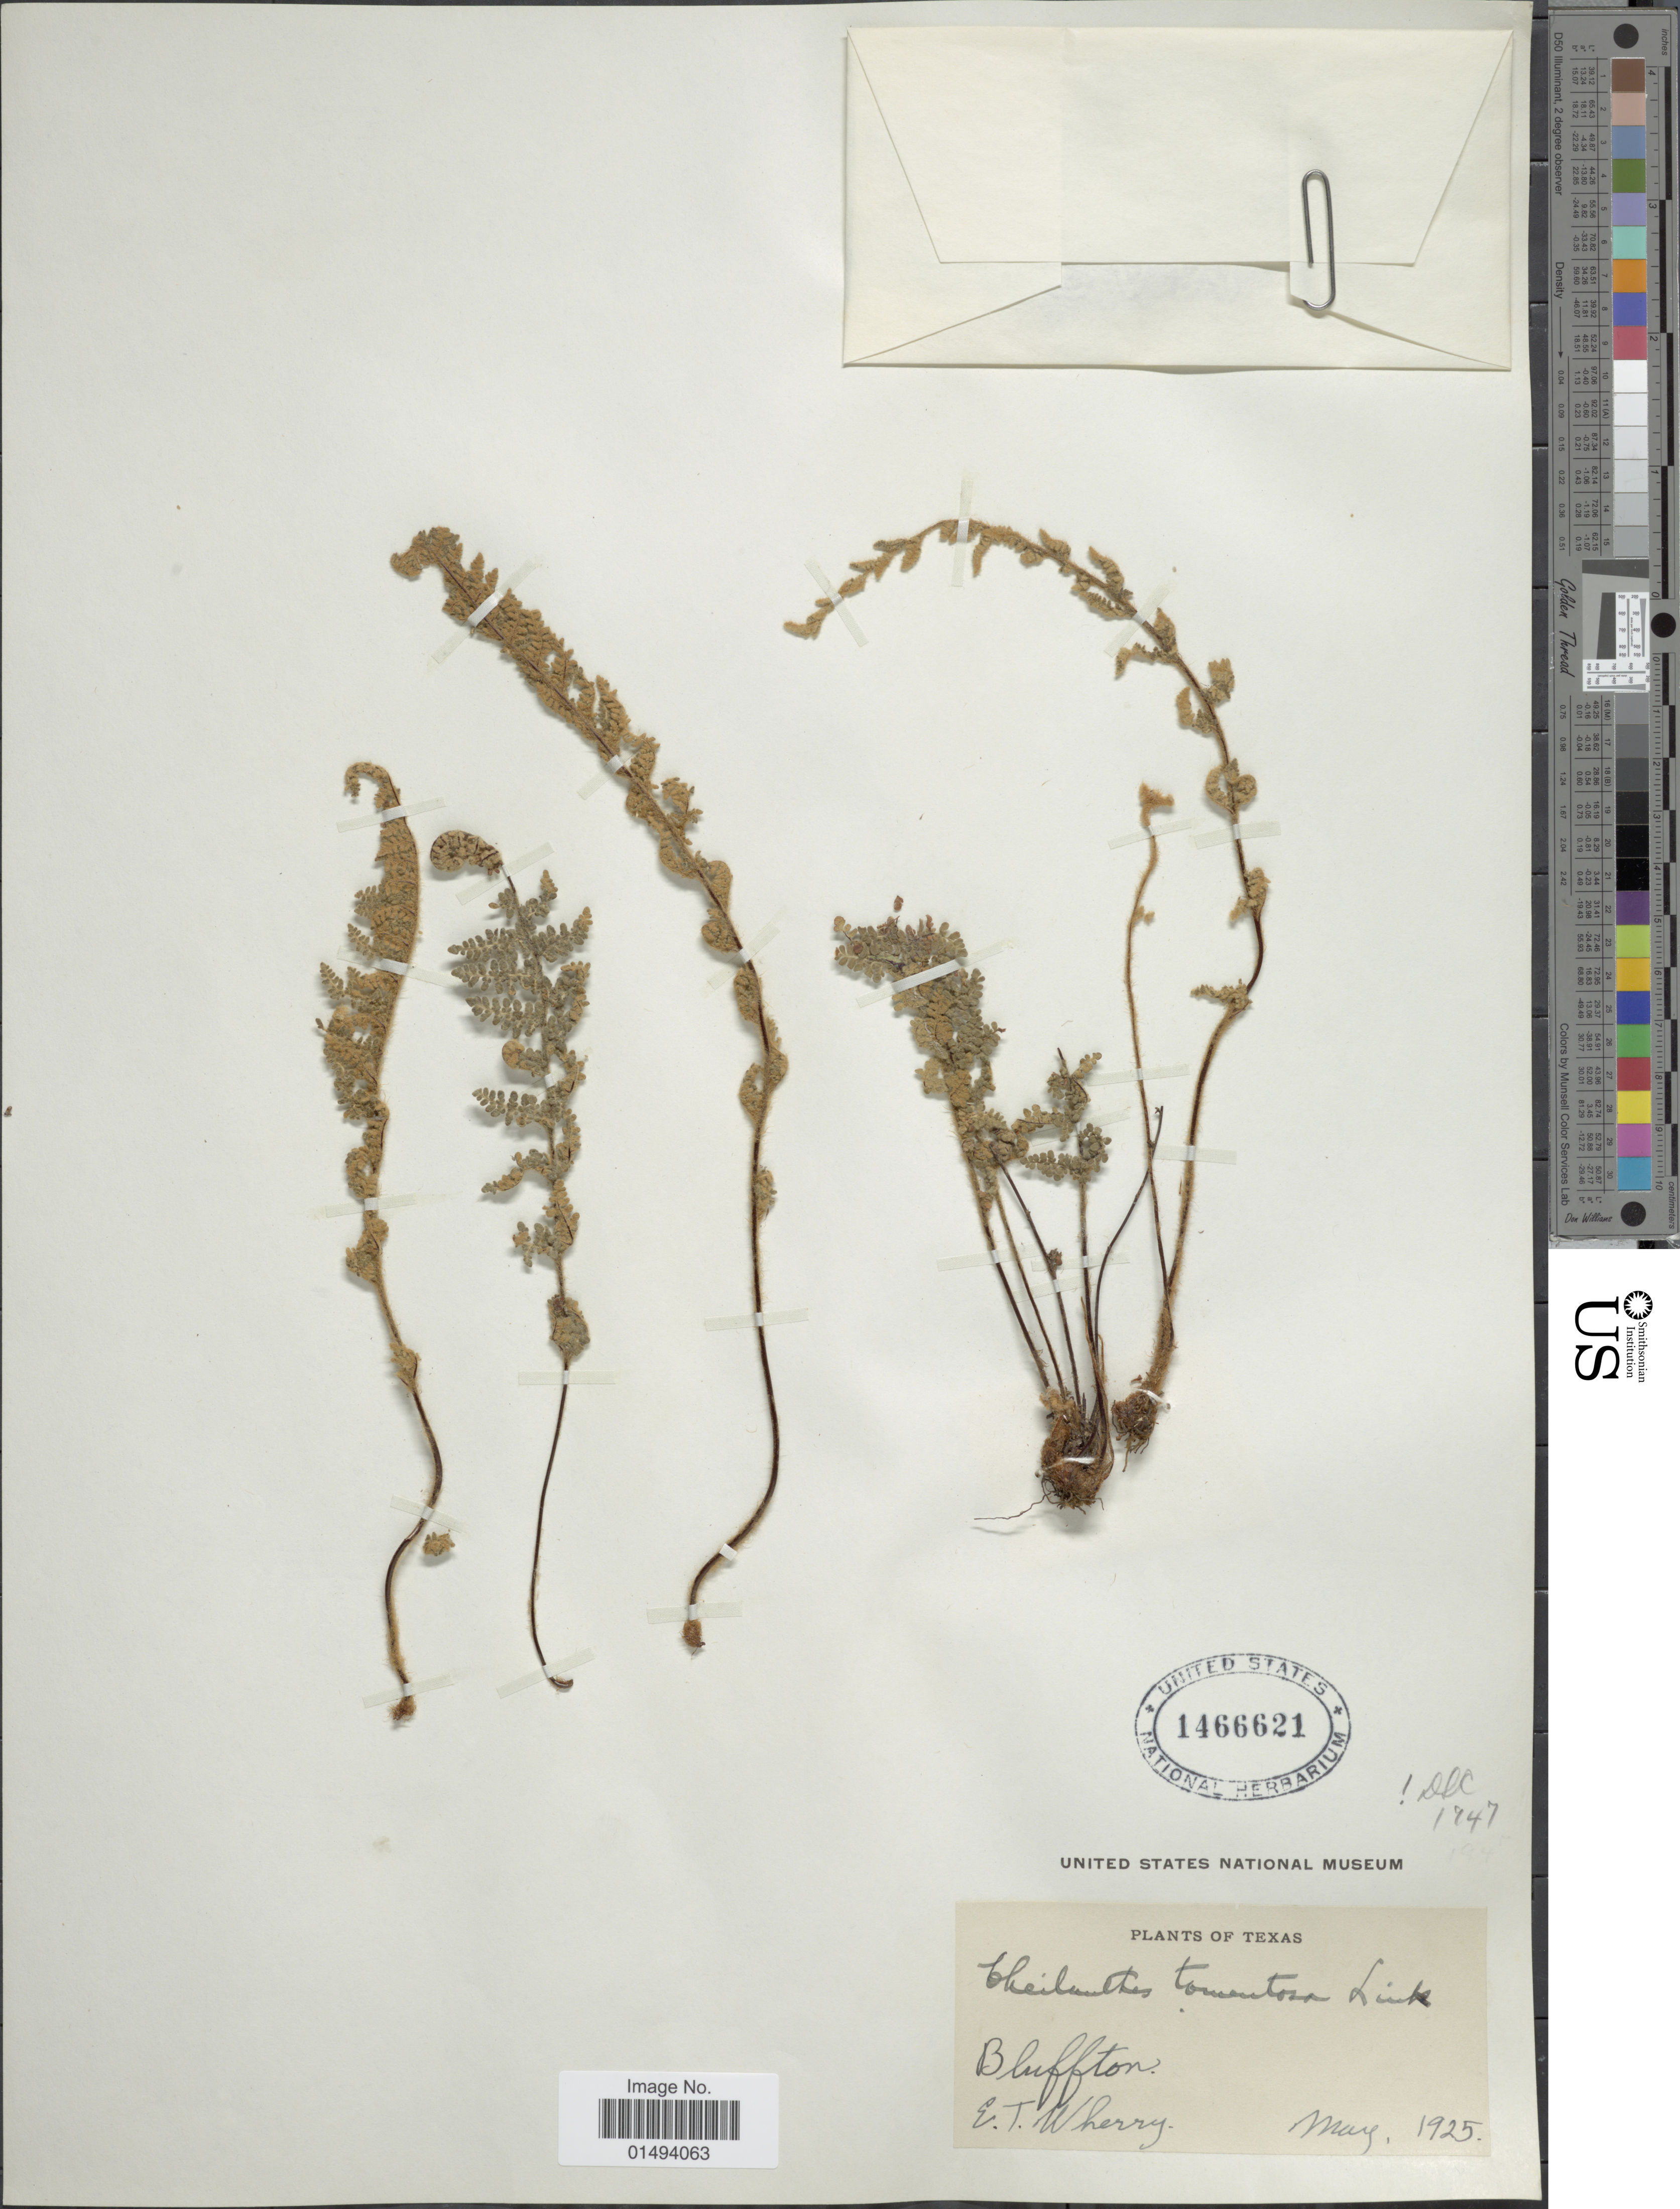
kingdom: Plantae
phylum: Tracheophyta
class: Polypodiopsida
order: Polypodiales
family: Pteridaceae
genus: Myriopteris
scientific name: Myriopteris tomentosa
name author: (Link) Fée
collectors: E. T. Wherry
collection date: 1925-05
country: United States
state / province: Texas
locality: Bluffton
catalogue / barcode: US 1466621